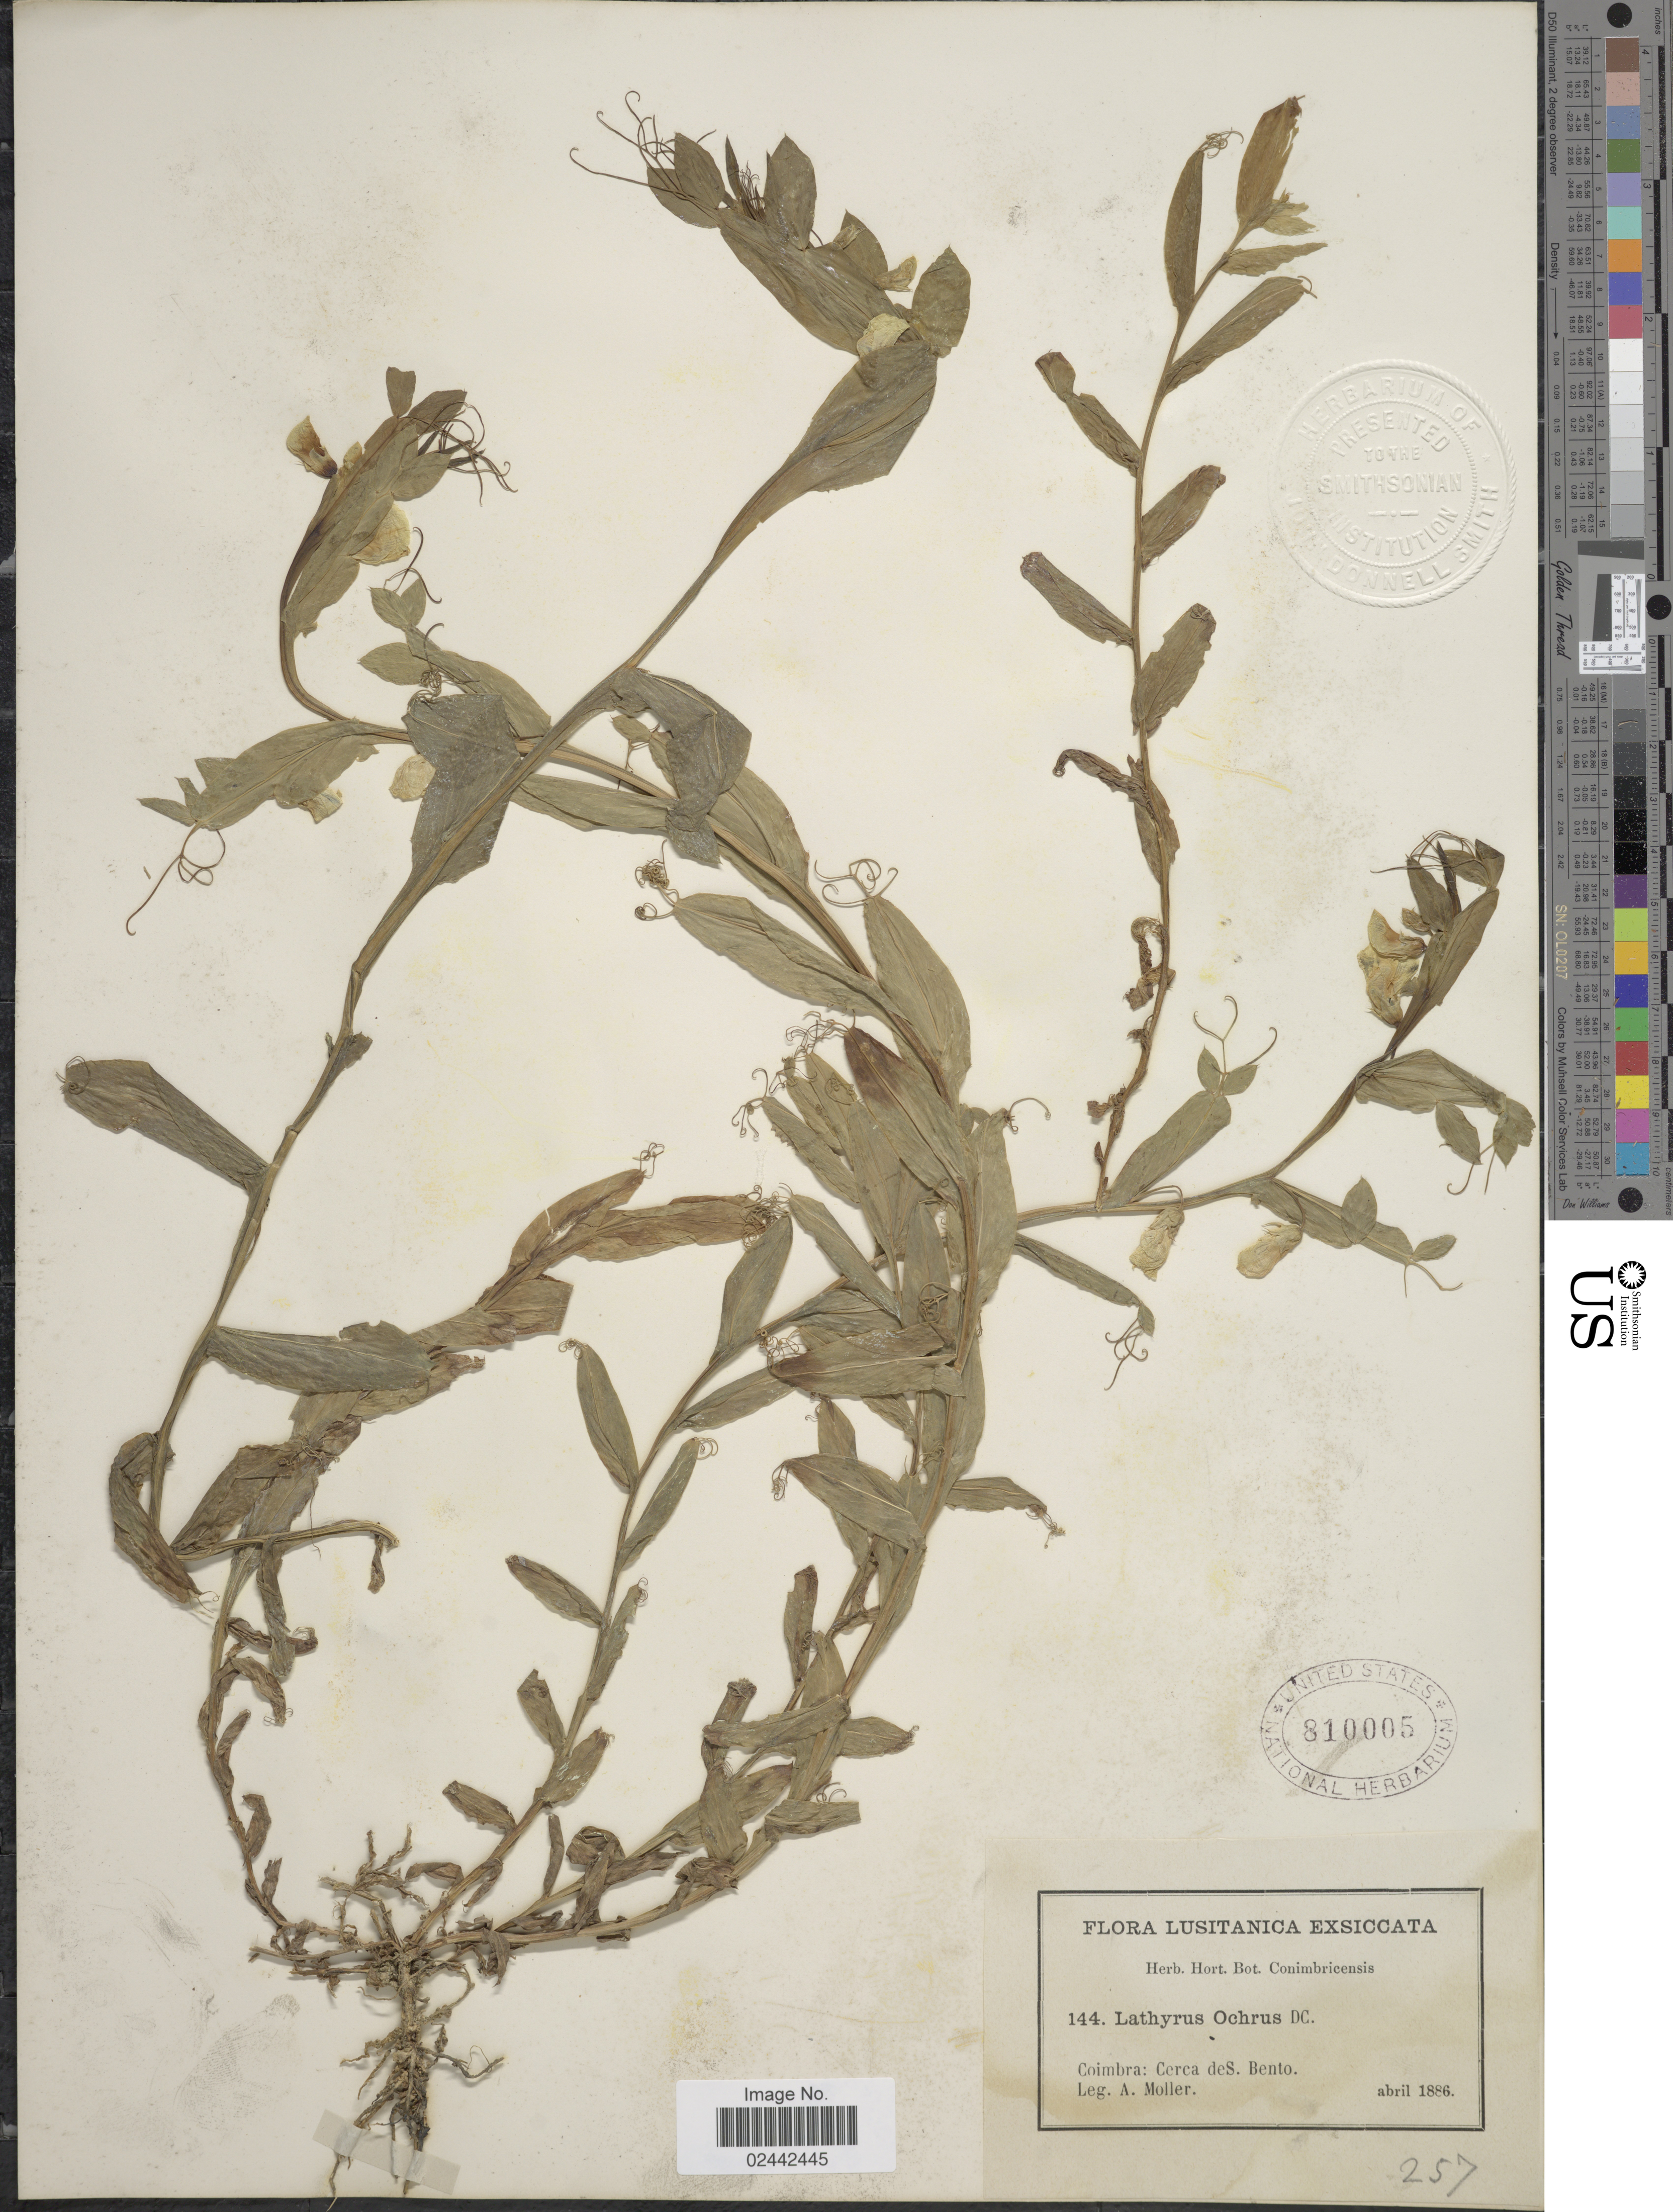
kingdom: Plantae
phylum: Tracheophyta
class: Magnoliopsida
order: Fabales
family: Fabaceae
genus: Lathyrus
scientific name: Lathyrus ochrus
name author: (L.) DC.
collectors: A. Moller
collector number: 144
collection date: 1886-04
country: Portugal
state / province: Coimbra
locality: Lusitanica, Coimbra: Cerca deS. Bento.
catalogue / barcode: US 810005